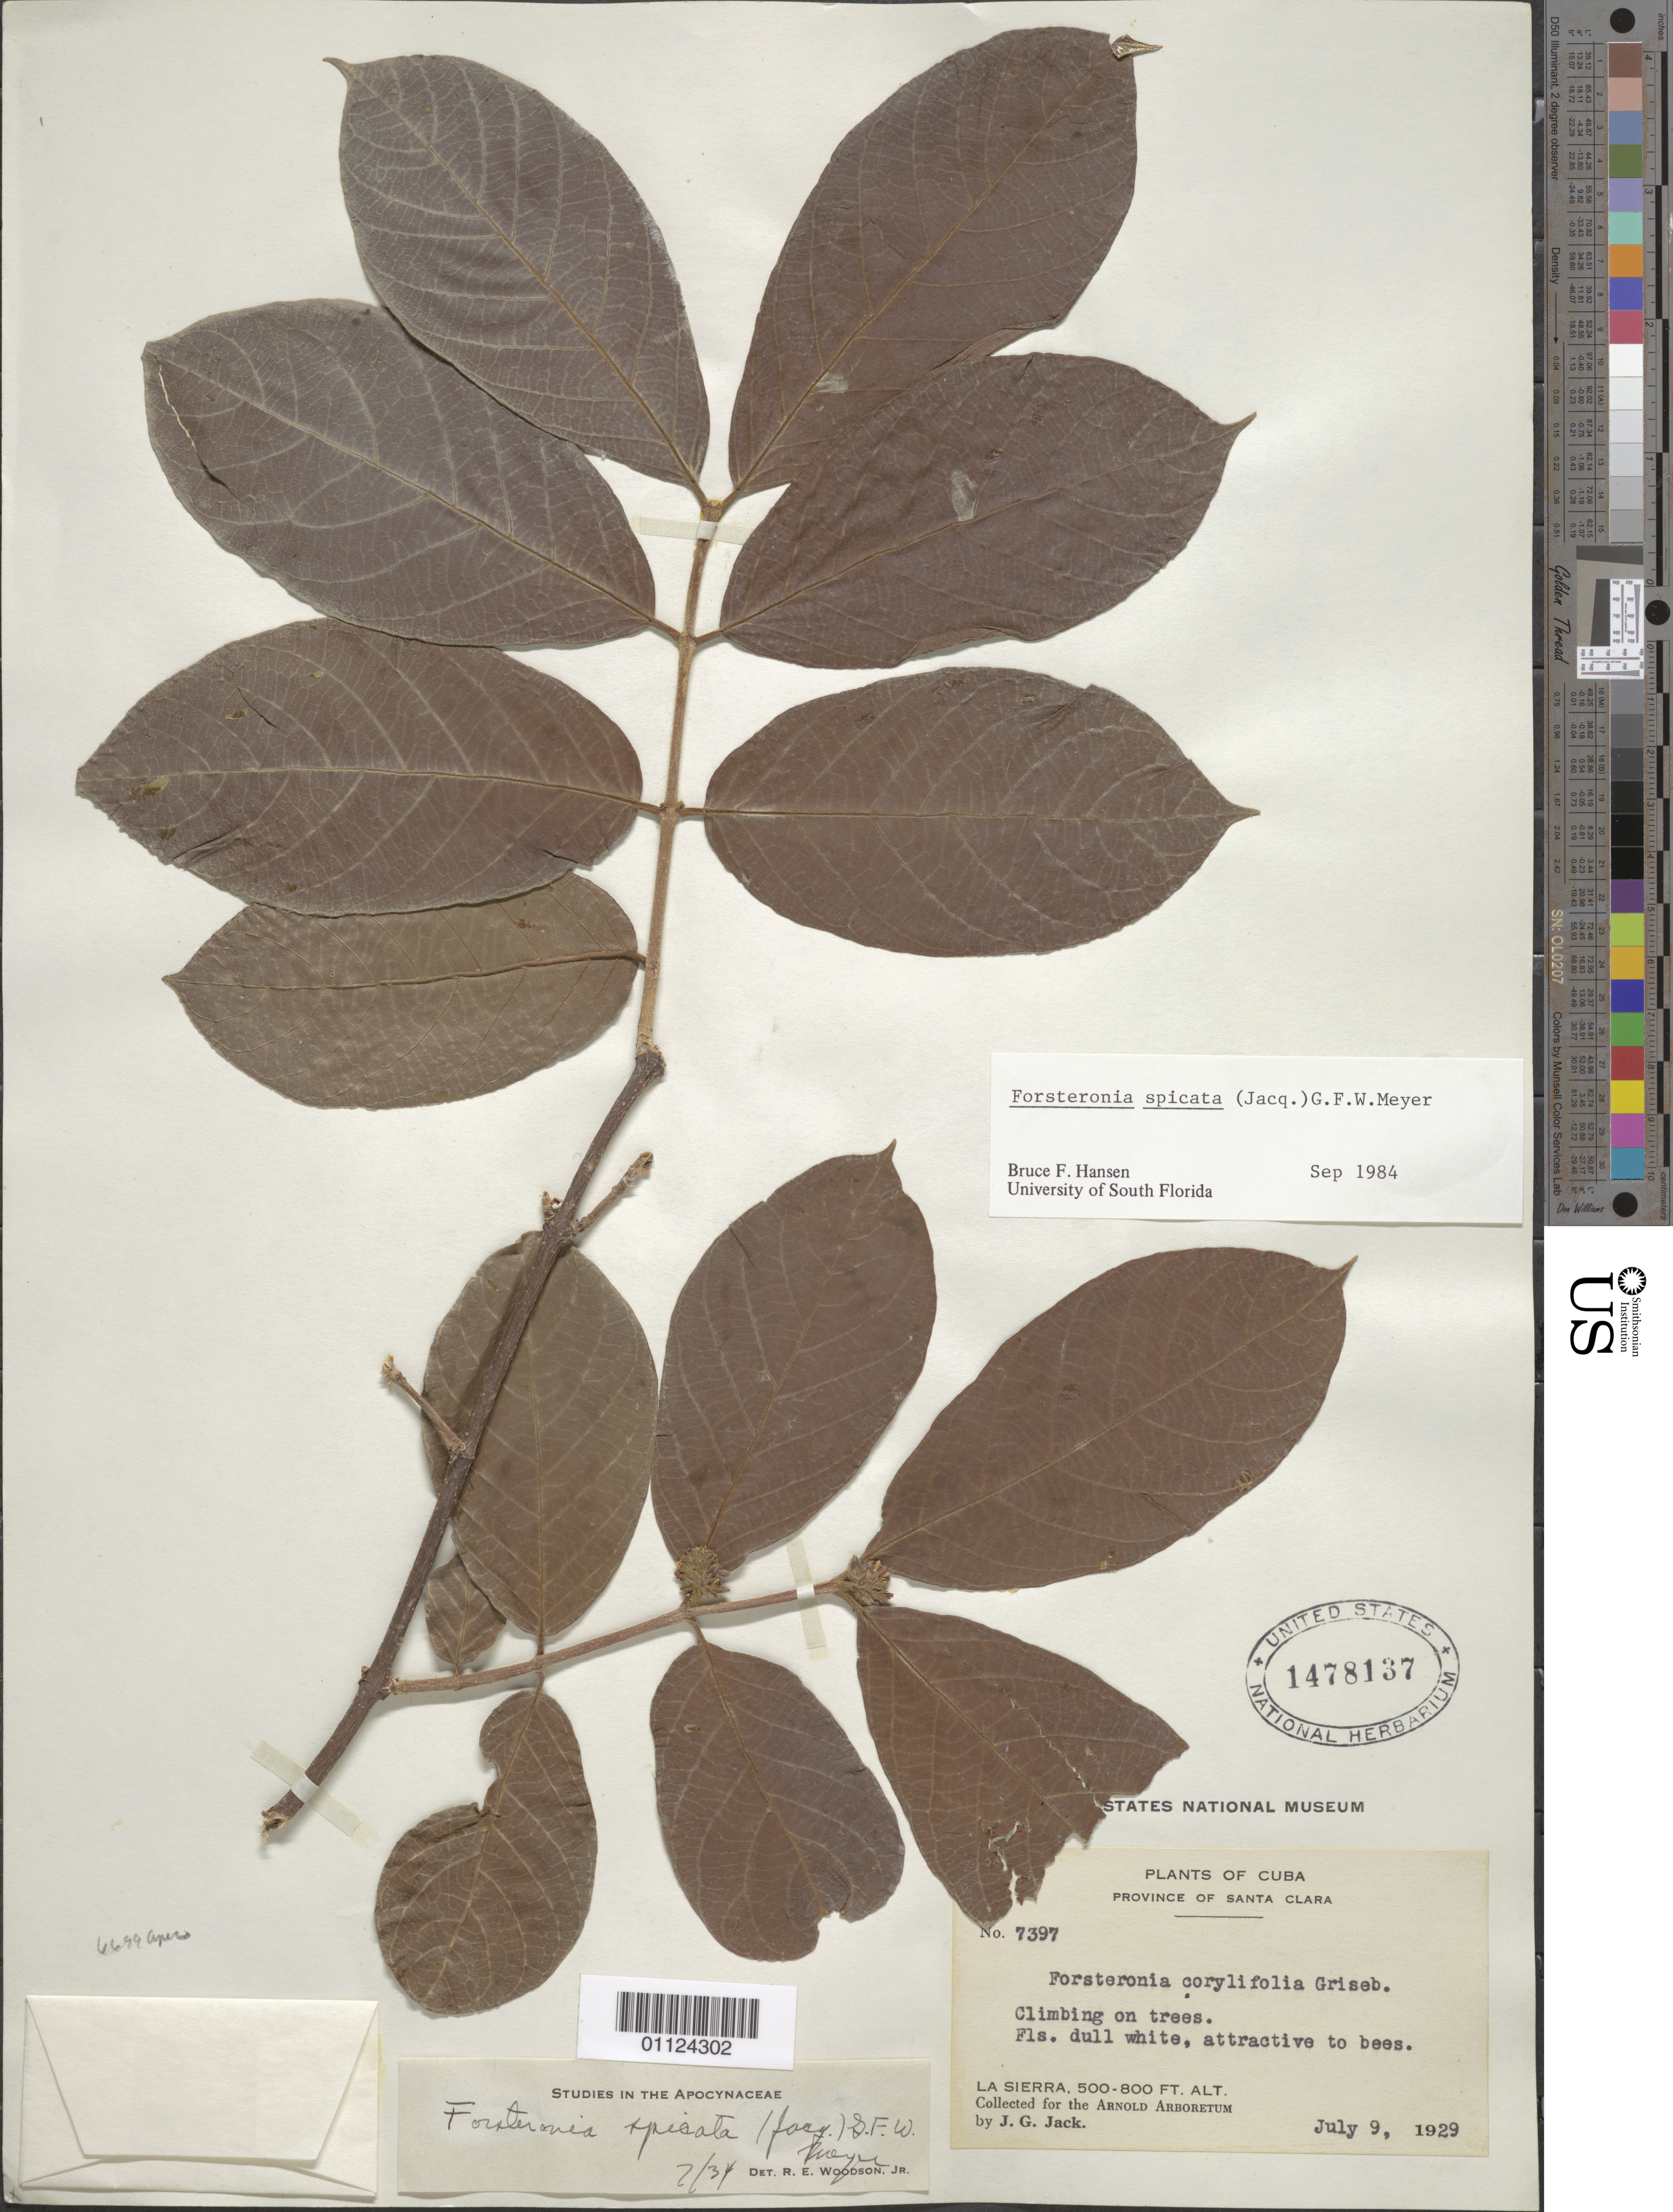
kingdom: Plantae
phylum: Tracheophyta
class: Magnoliopsida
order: Gentianales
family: Apocynaceae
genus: Forsteronia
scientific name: Forsteronia spicata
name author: (Jacq.) G. Mey.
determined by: Hansen, Bruce F., Curator (USF), University of South Florida (UNITED STATES)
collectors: J. G. Jack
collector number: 7397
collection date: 1929-07-09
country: Cuba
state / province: Las Villas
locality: La Sierra.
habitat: Climbing on trees.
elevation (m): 152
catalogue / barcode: US 1478137